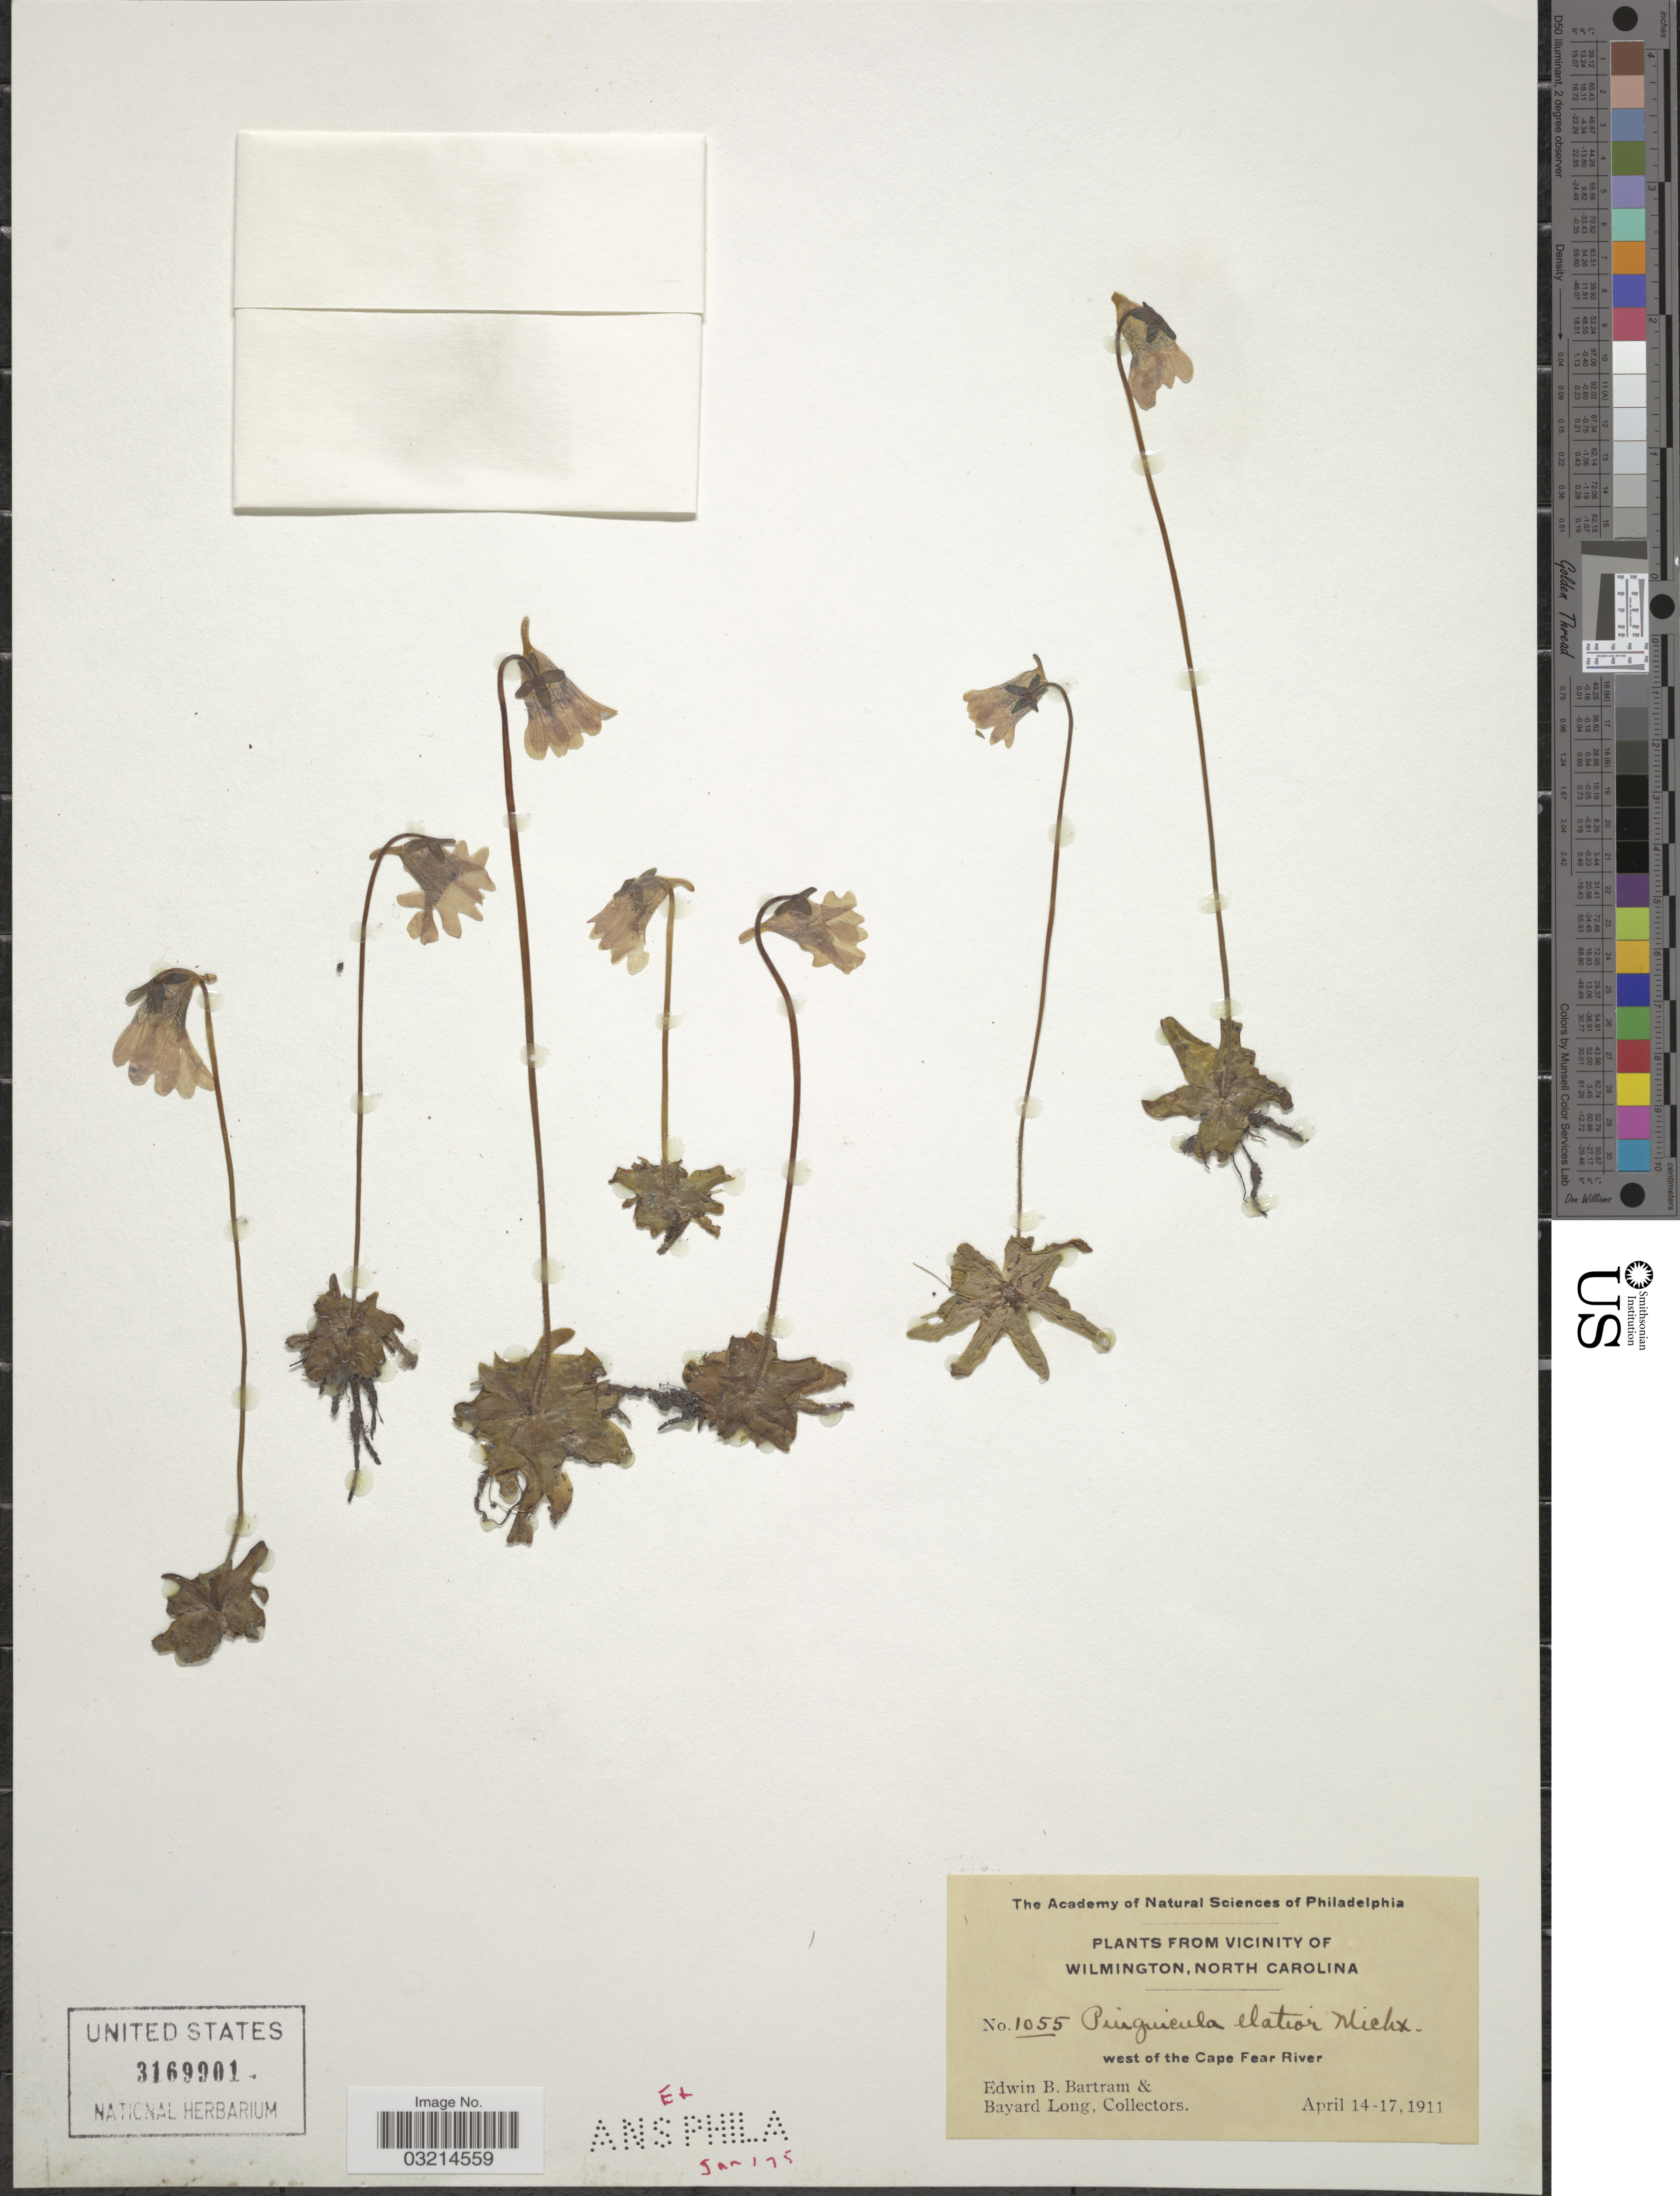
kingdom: Plantae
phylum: Tracheophyta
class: Magnoliopsida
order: Lamiales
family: Lentibulariaceae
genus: Pinguicula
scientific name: Pinguicula elatior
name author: Michx.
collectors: E. B. Bartram & B. Long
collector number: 1055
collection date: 1911-04-14/1911-04-17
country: United States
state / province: North Carolina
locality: Vicinity of Wilmington, west of the Cape Fear River.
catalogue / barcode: US 3169901